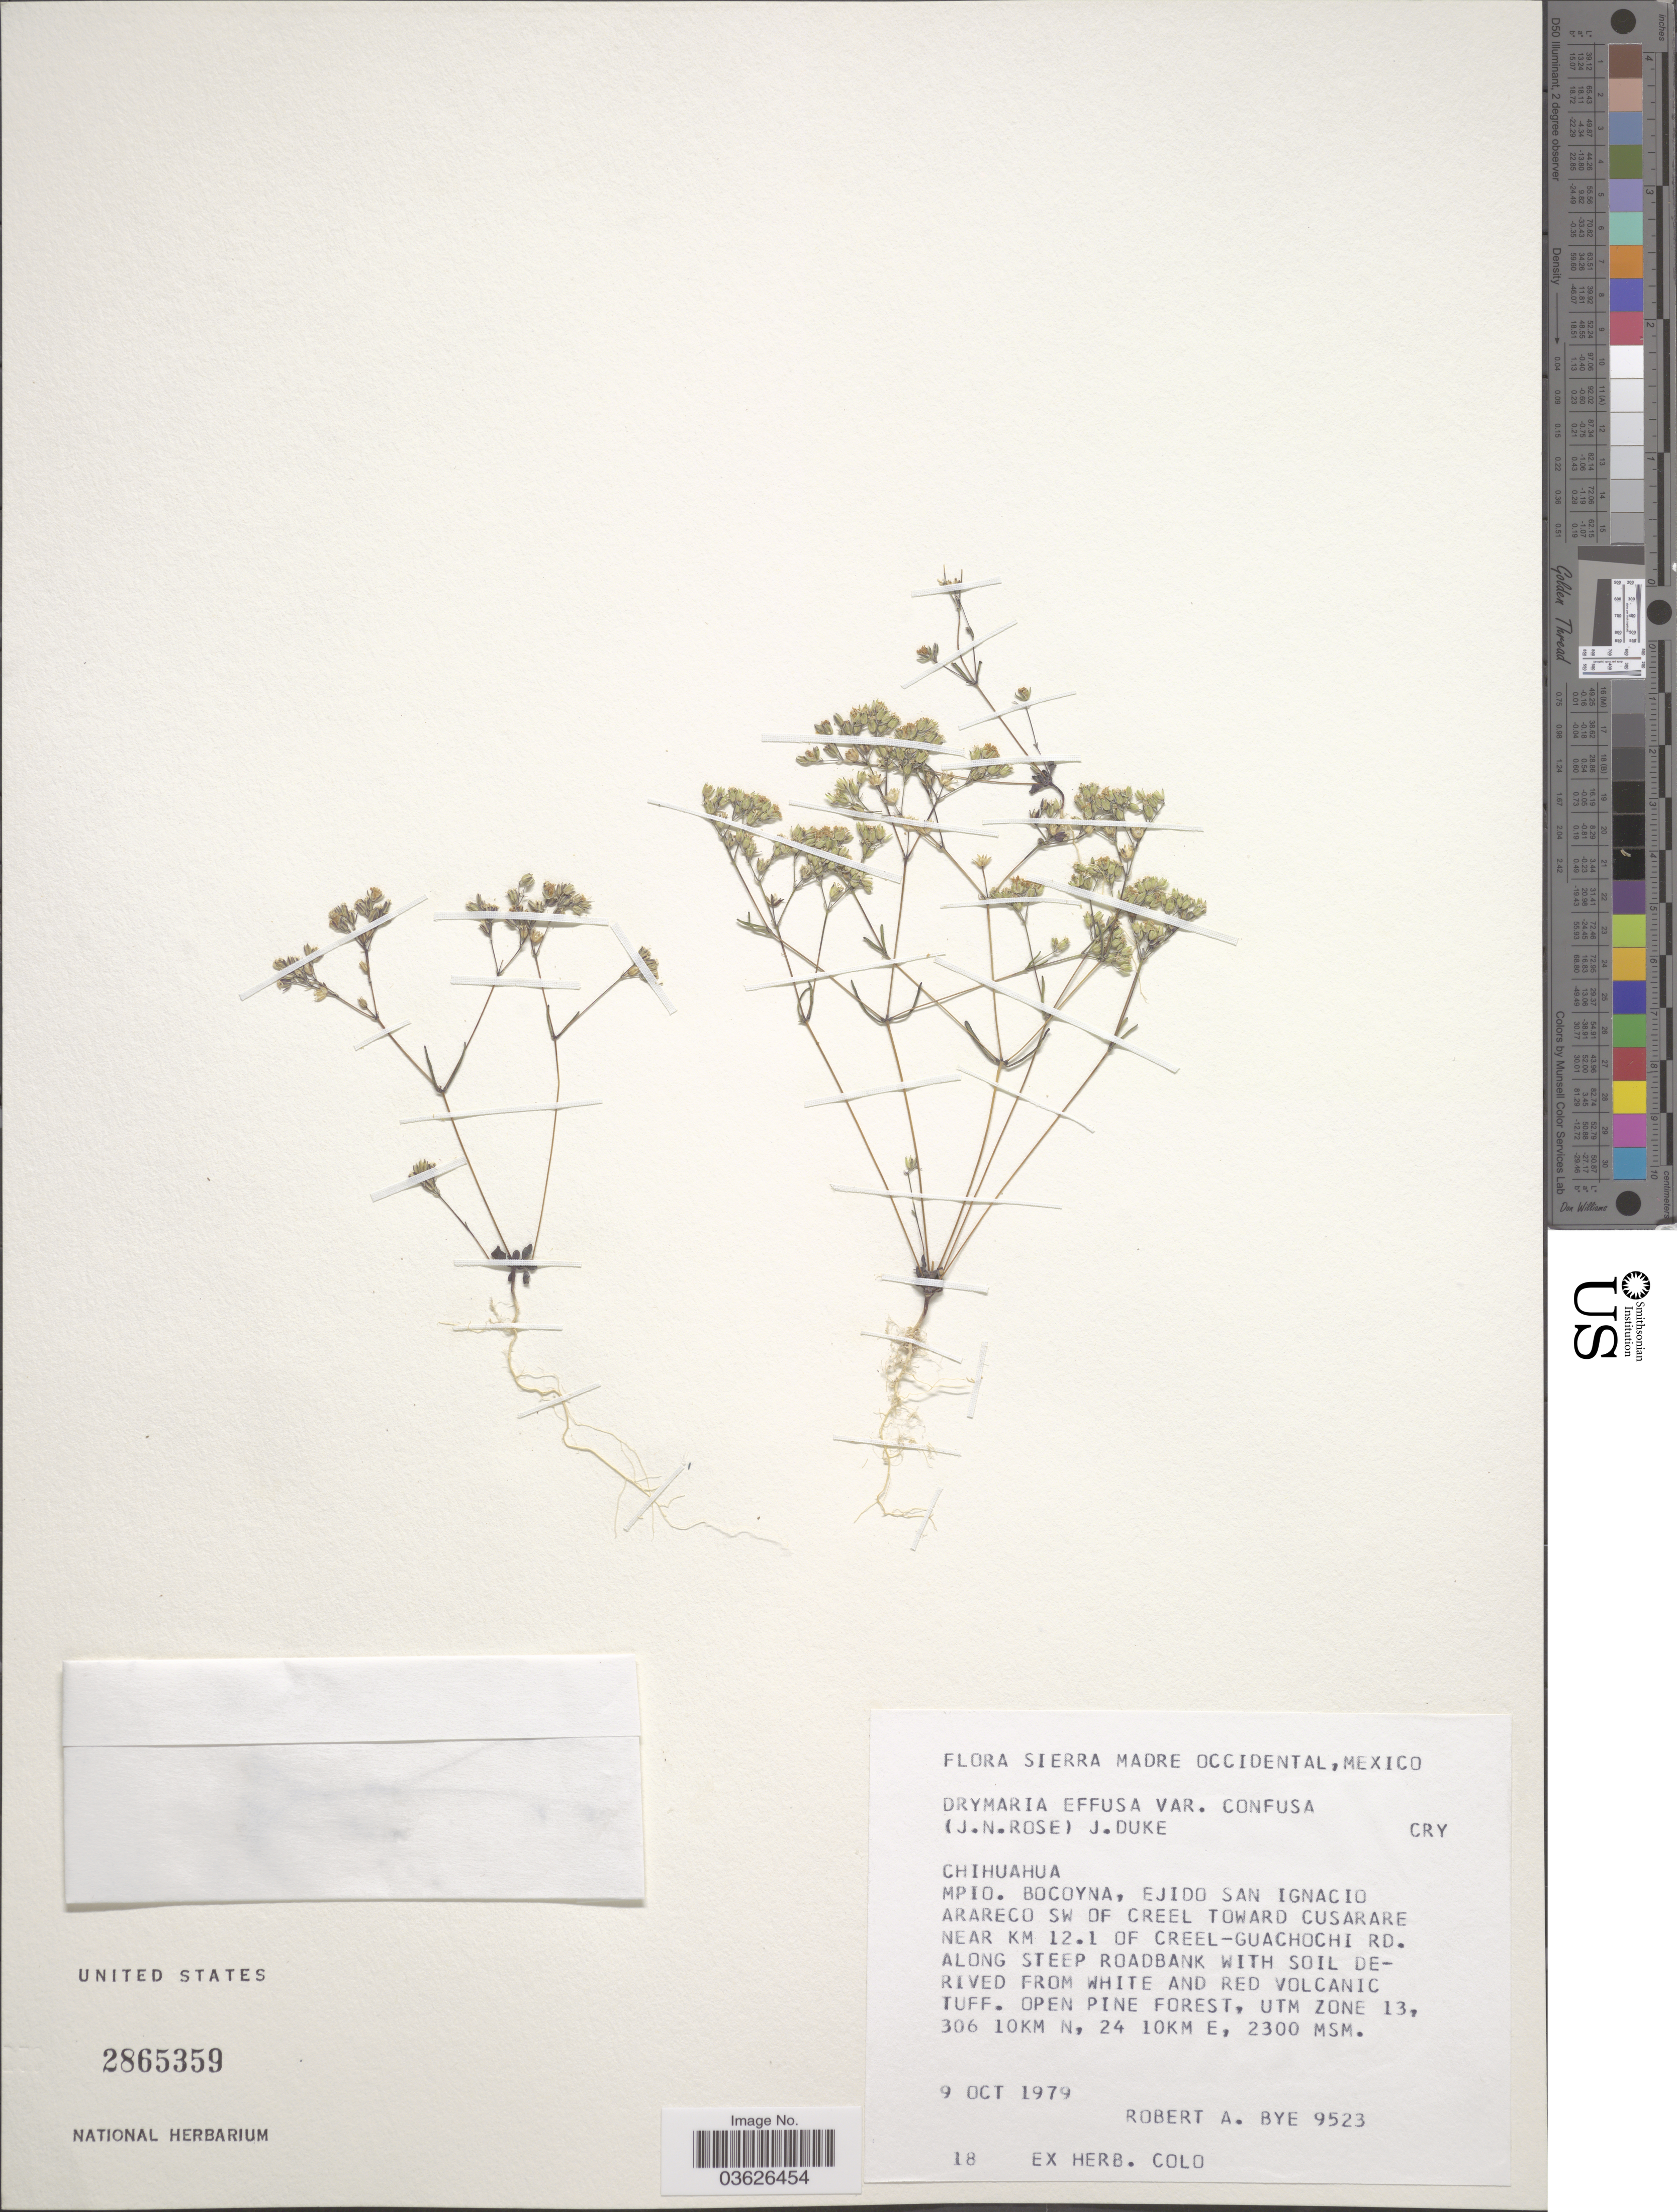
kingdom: Plantae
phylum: Tracheophyta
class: Magnoliopsida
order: Caryophyllales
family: Caryophyllaceae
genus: Drymaria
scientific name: Drymaria effusa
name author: A. Gray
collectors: R. A. Bye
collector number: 9523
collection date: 1979-10-09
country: Mexico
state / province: Chihuahua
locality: Sierra Madre Occidental. Mpio. Bocoyna, Ejido San Ignacio arareco SW of Creel toward Cusarare near km 12.1 of Creel-Guarochi Rd. UTM Zone 13, 306 10Km N, 24 10KM E [unsure placement]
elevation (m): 2300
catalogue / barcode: US 2865359